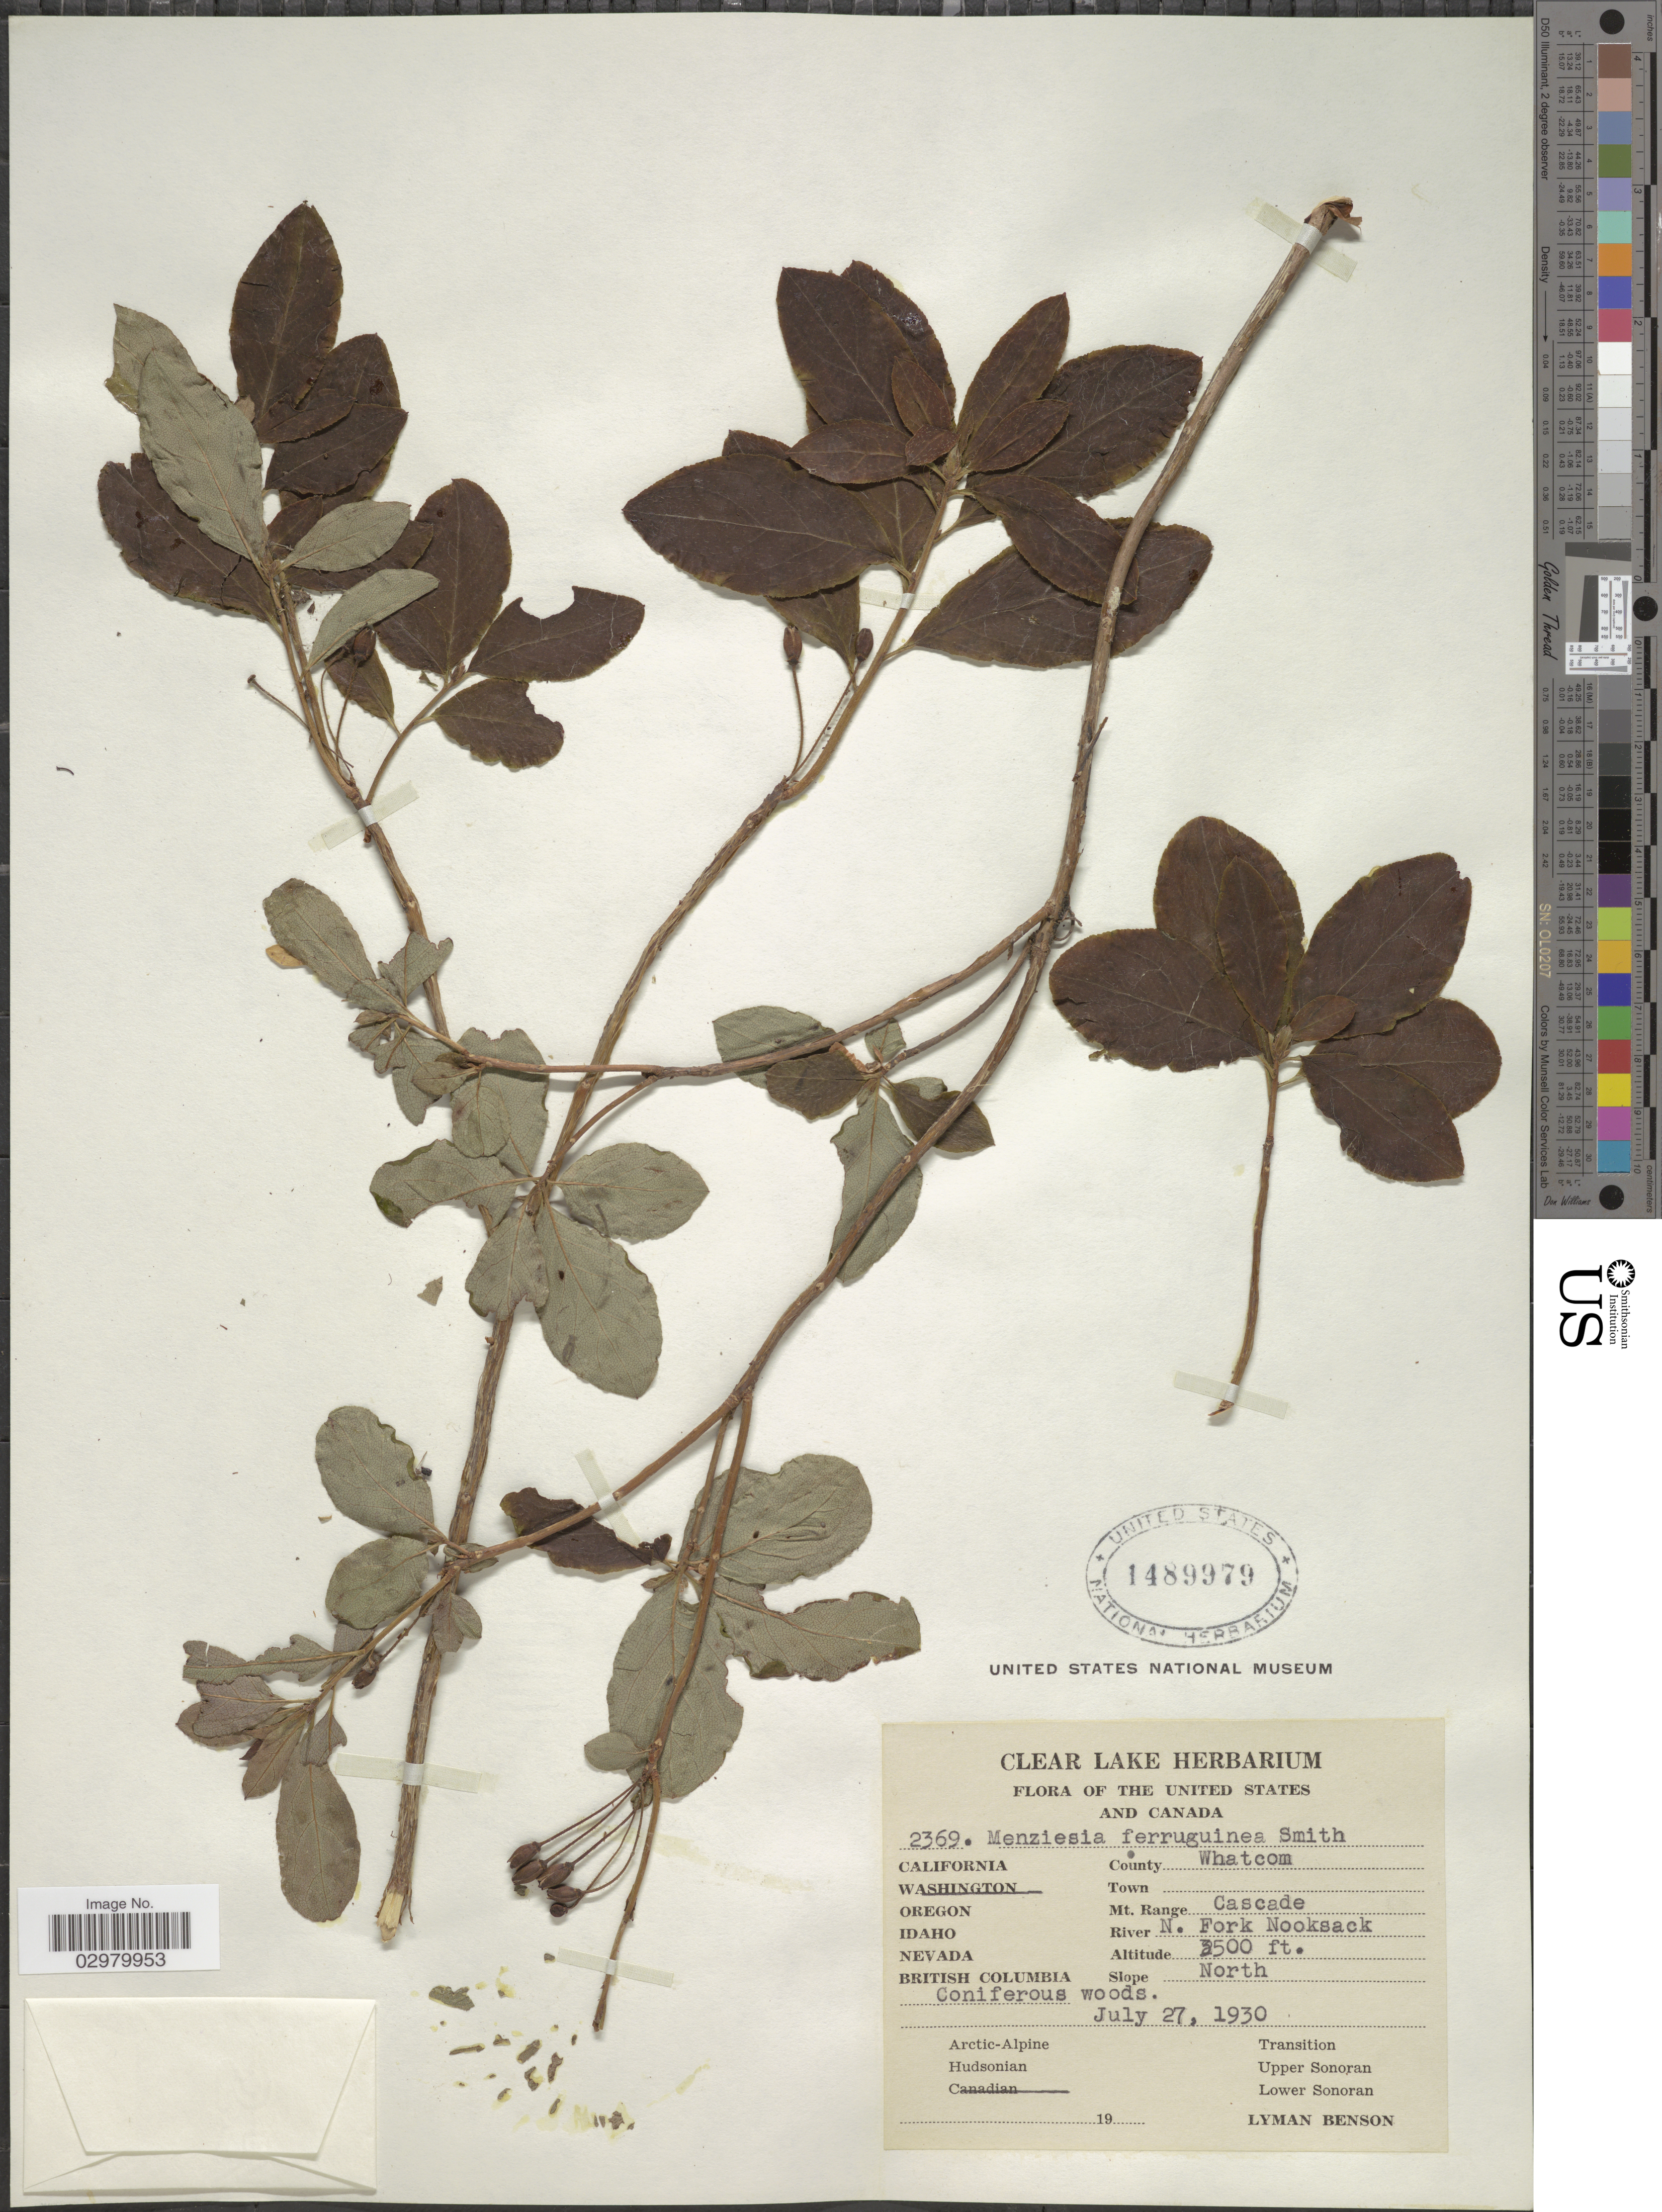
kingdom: Plantae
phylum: Tracheophyta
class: Magnoliopsida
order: Ericales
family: Ericaceae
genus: Menziesia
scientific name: Menziesia ferruginea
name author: Sm.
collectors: L. D. Benson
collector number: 2369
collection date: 1930-07-27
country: United States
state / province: Washington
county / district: Whatcom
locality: County Whatcom, Mt. Range Cascade, River N. Fork Nooksack, Slope North.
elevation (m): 1067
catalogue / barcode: US 1489979